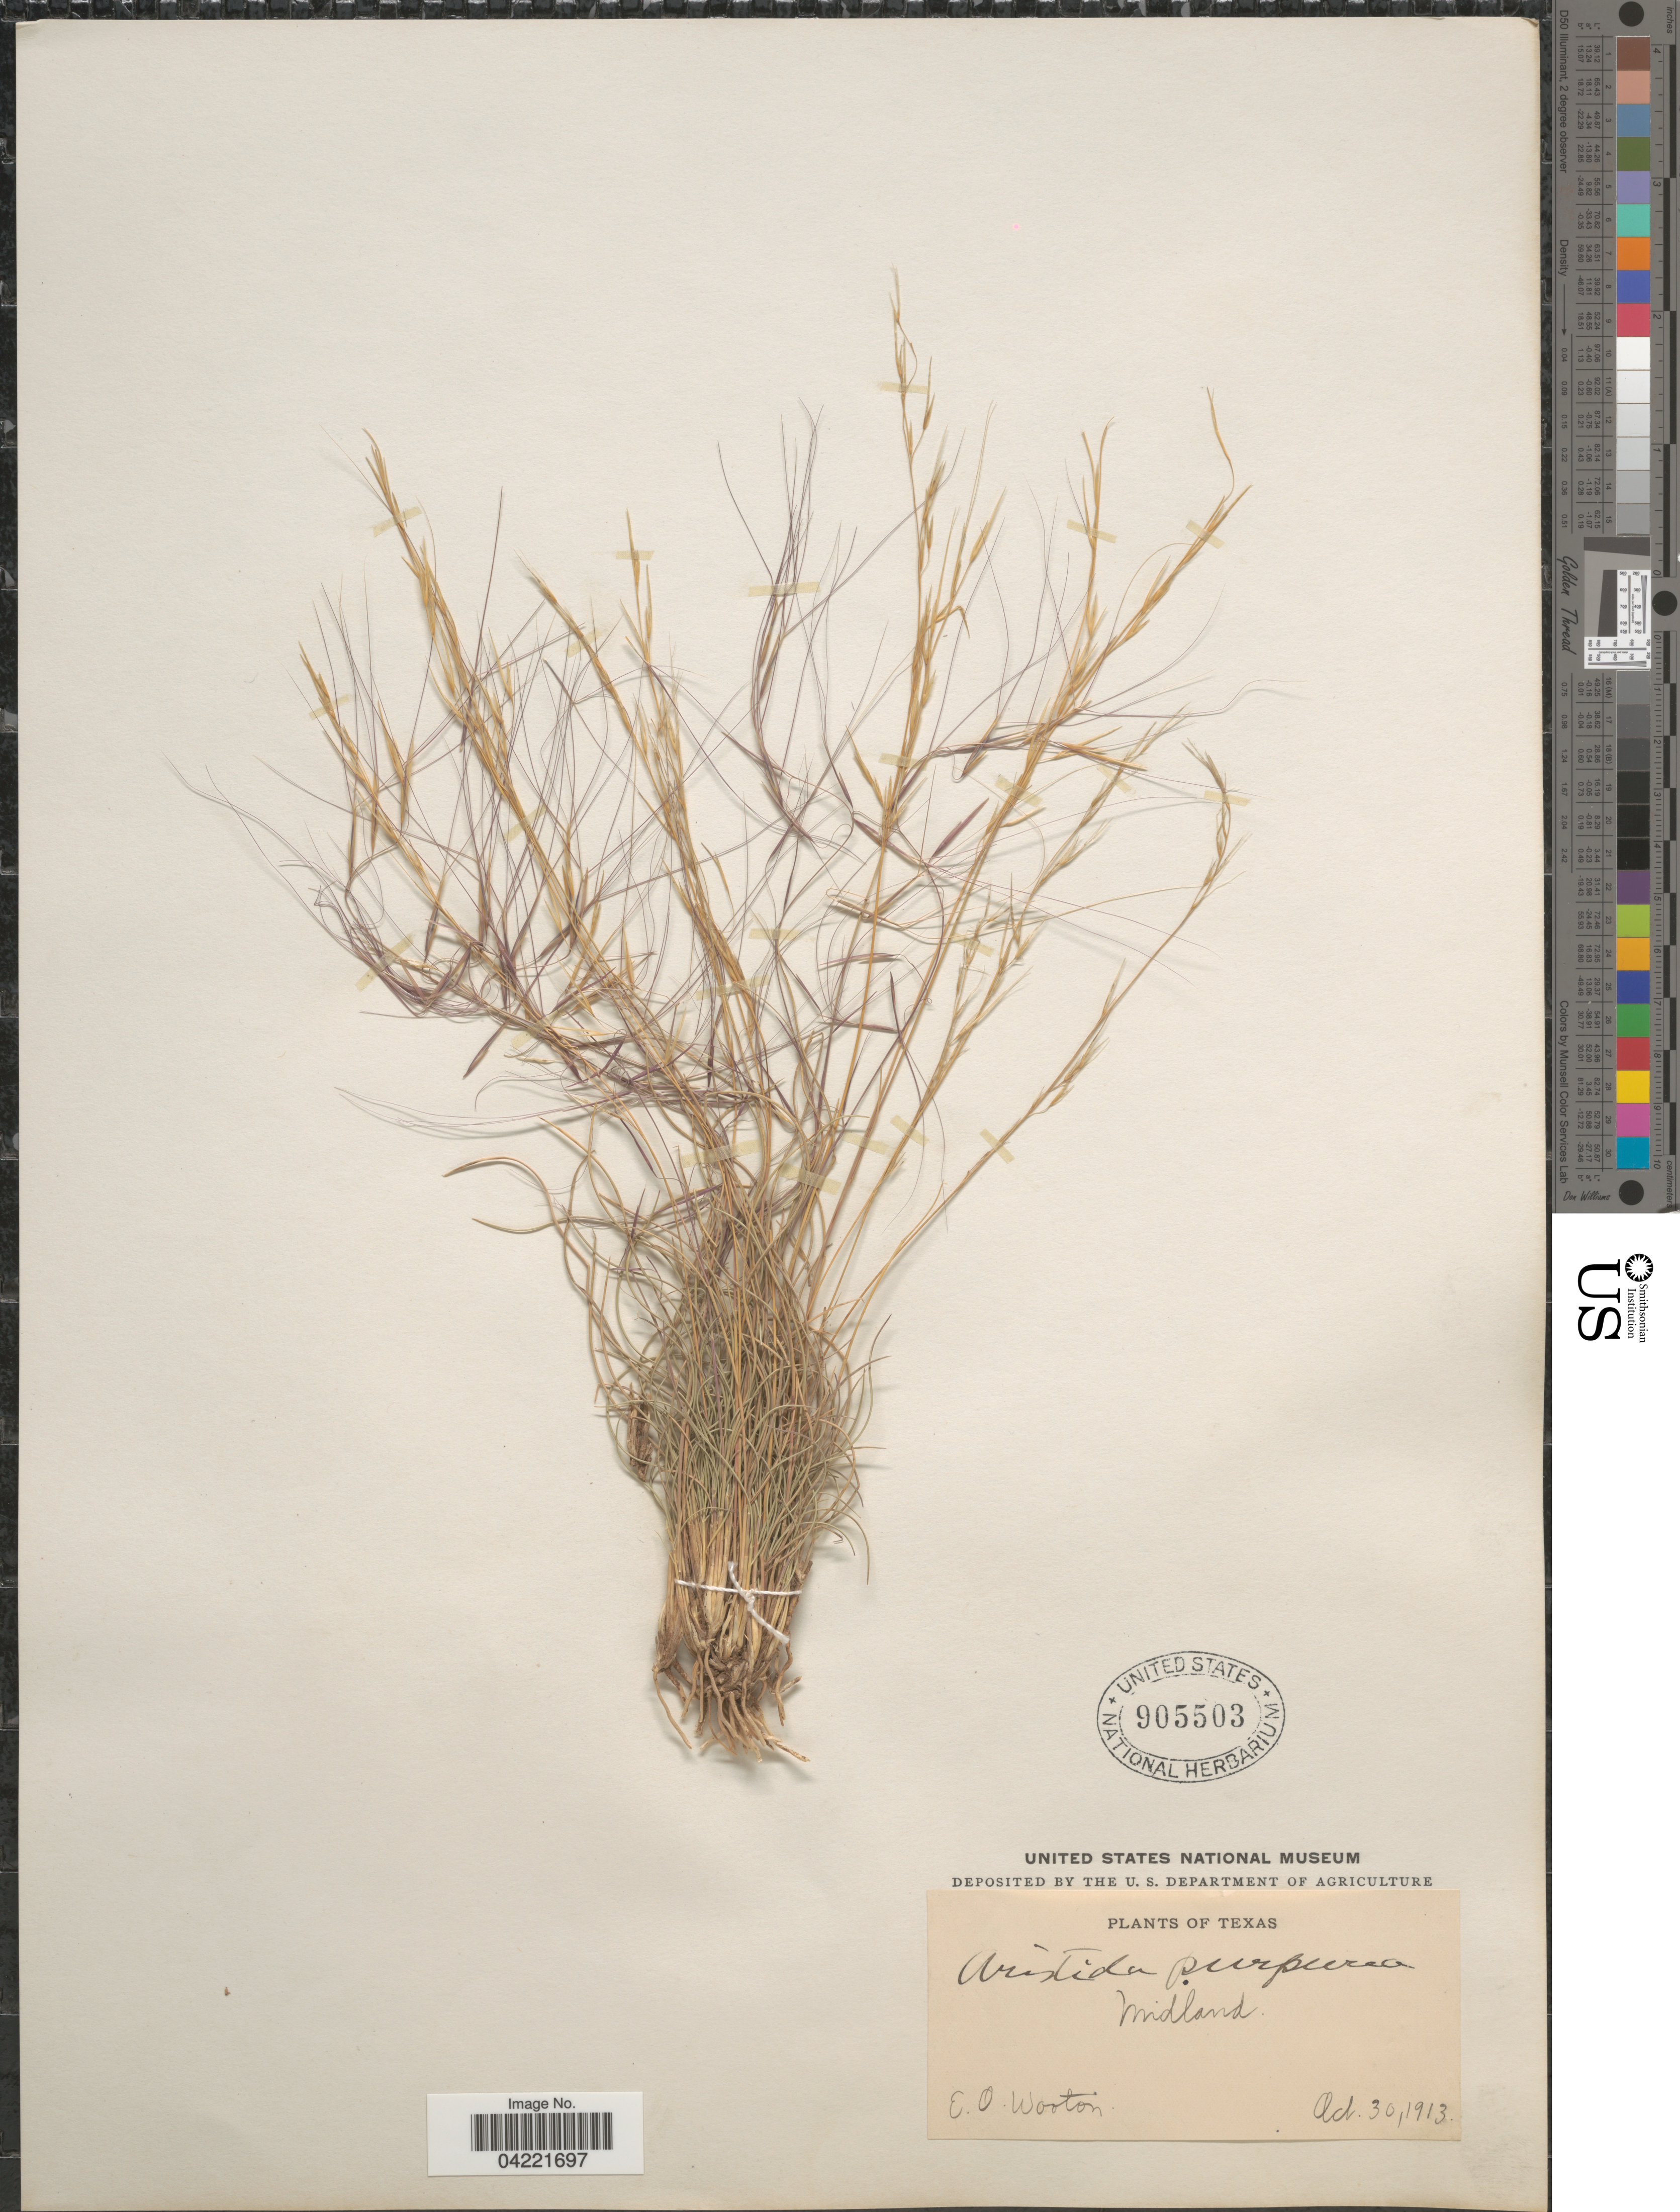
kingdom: Plantae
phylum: Tracheophyta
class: Liliopsida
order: Poales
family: Poaceae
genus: Aristida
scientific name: Aristida purpurea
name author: Nutt.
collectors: E. O. Wooton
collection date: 1913-10-30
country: United States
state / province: Texas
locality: Midland.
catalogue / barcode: US 905503